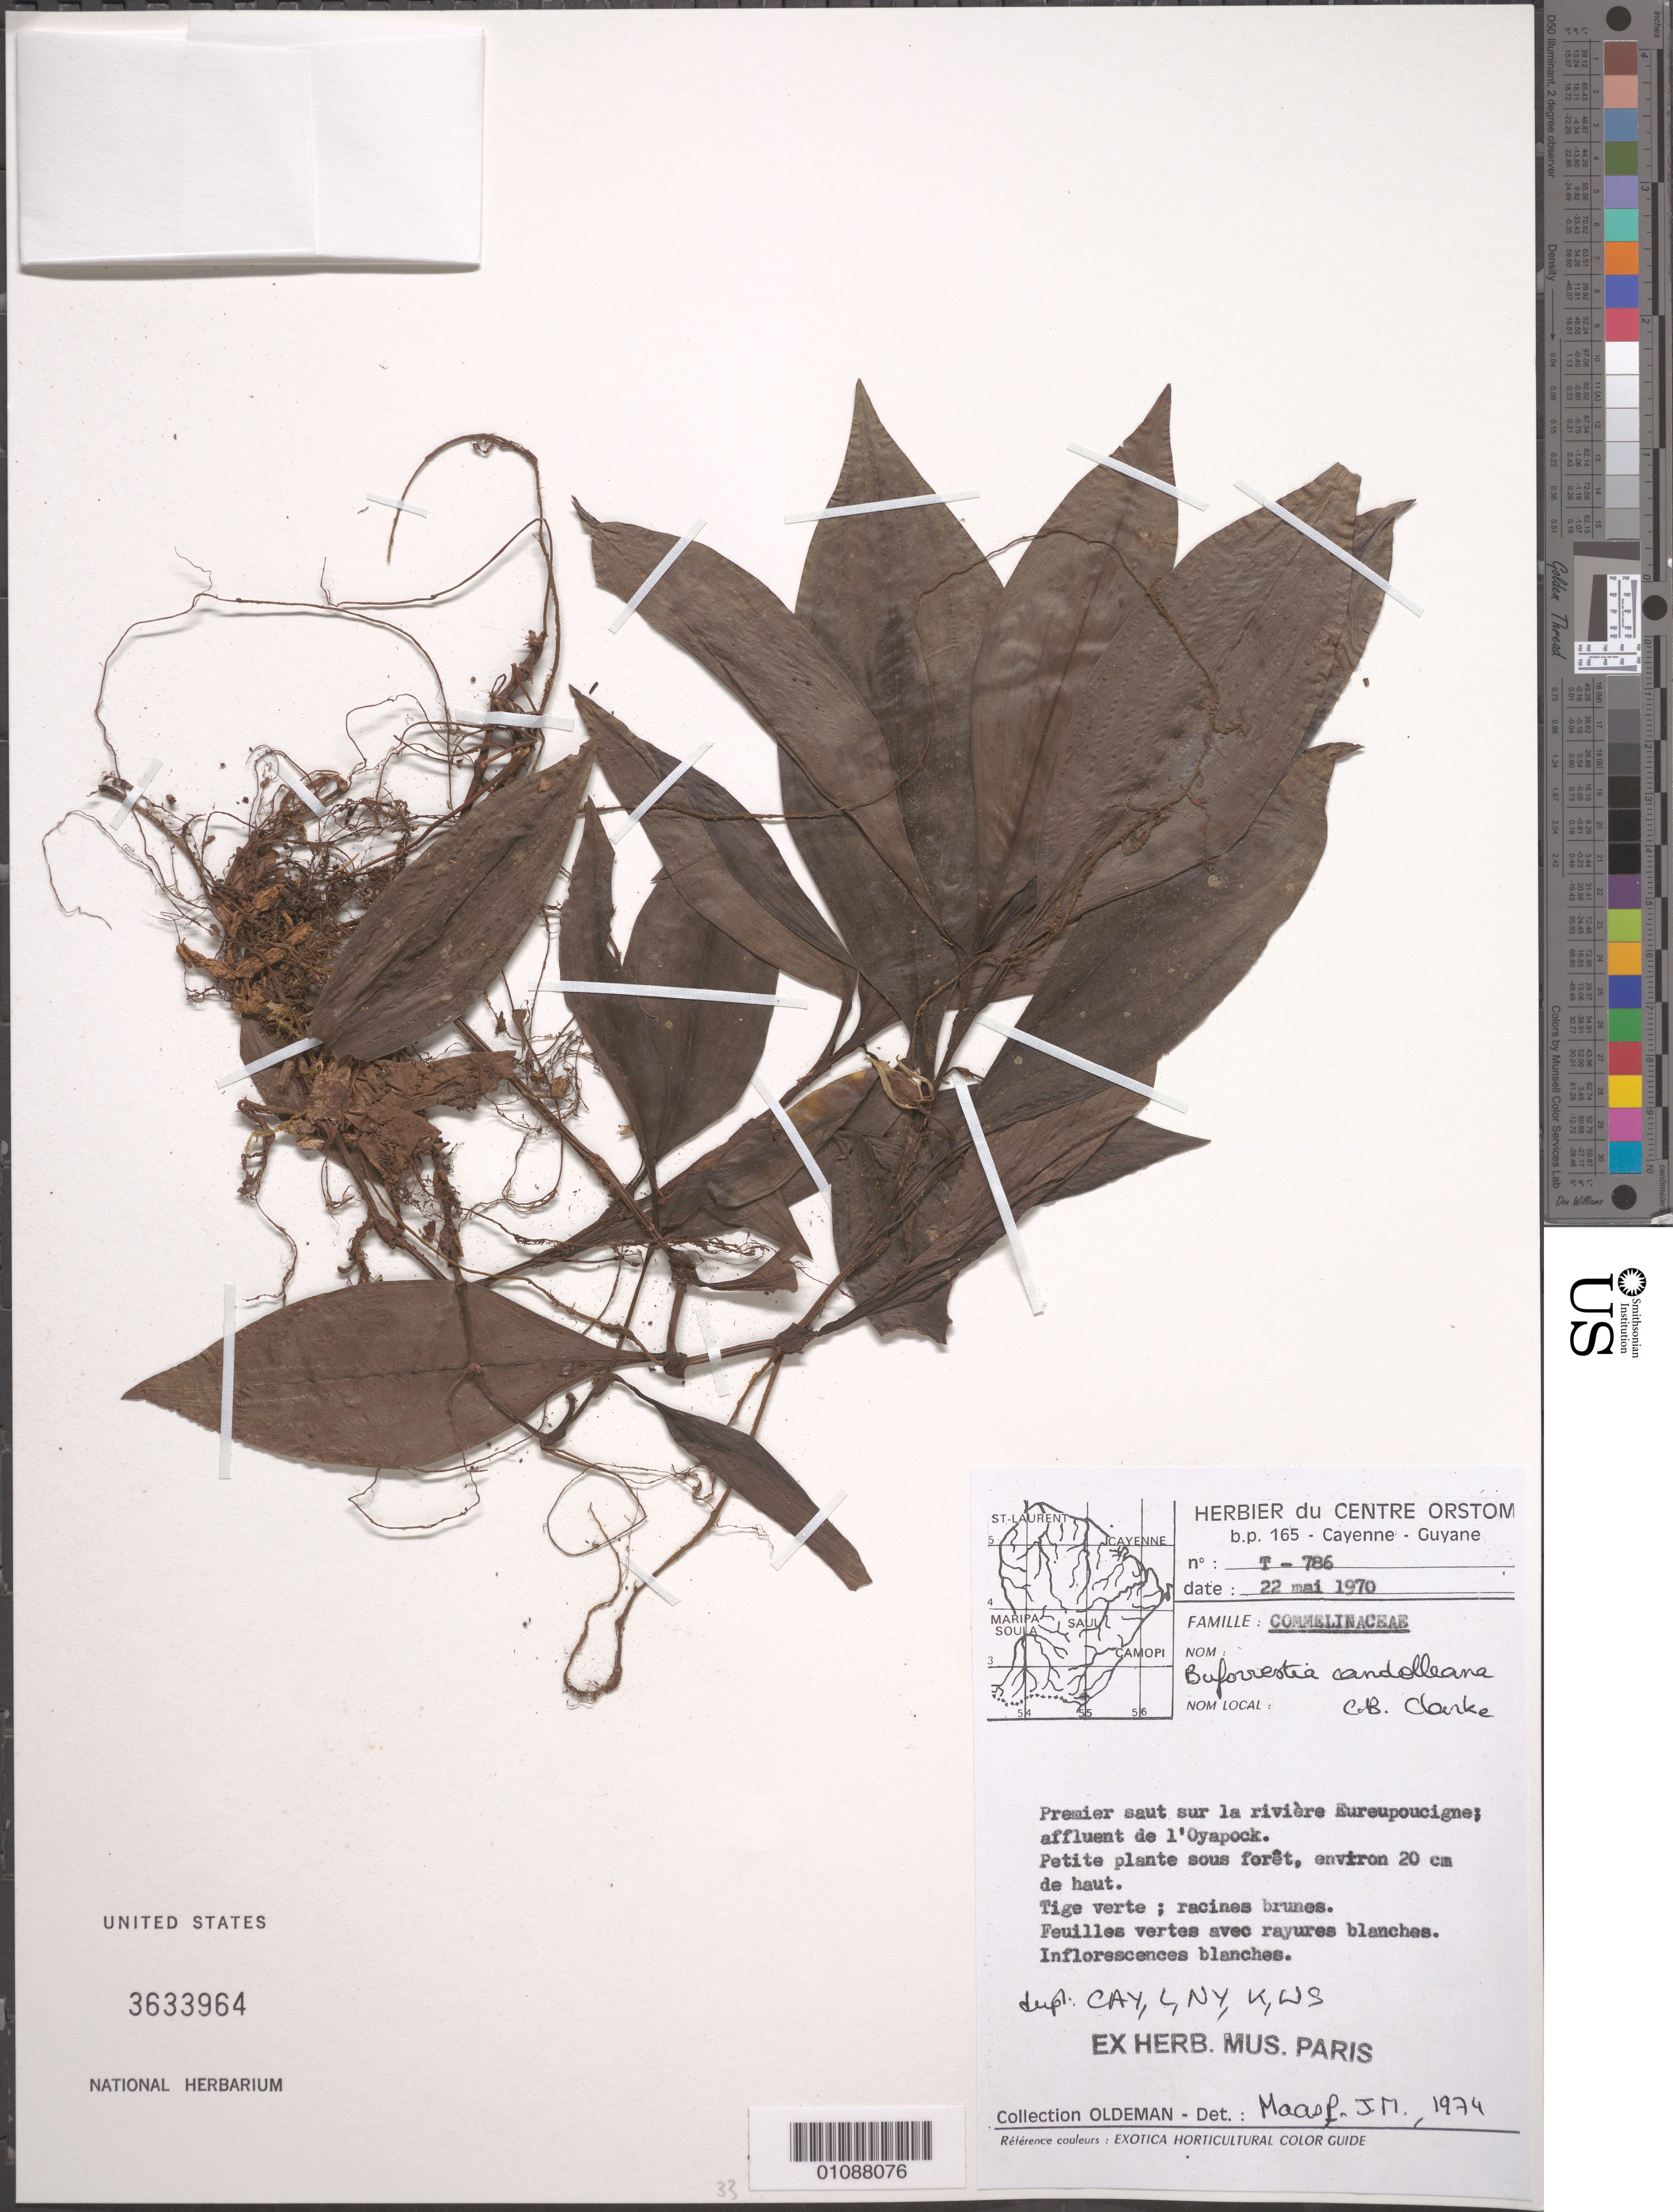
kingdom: Plantae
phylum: Tracheophyta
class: Liliopsida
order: Commelinales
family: Commelinaceae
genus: Buforrestia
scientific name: Buforrestia candolleana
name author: C.B. Clarke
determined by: Maas, Paul J. M.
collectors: R. Oldeman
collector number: T 786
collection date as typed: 22-May-70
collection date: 1970-05-22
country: French Guiana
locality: Rivier Eureupoucigne, premier saut sur la riviere; affluent de l'Oyapock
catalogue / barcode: US 3633964